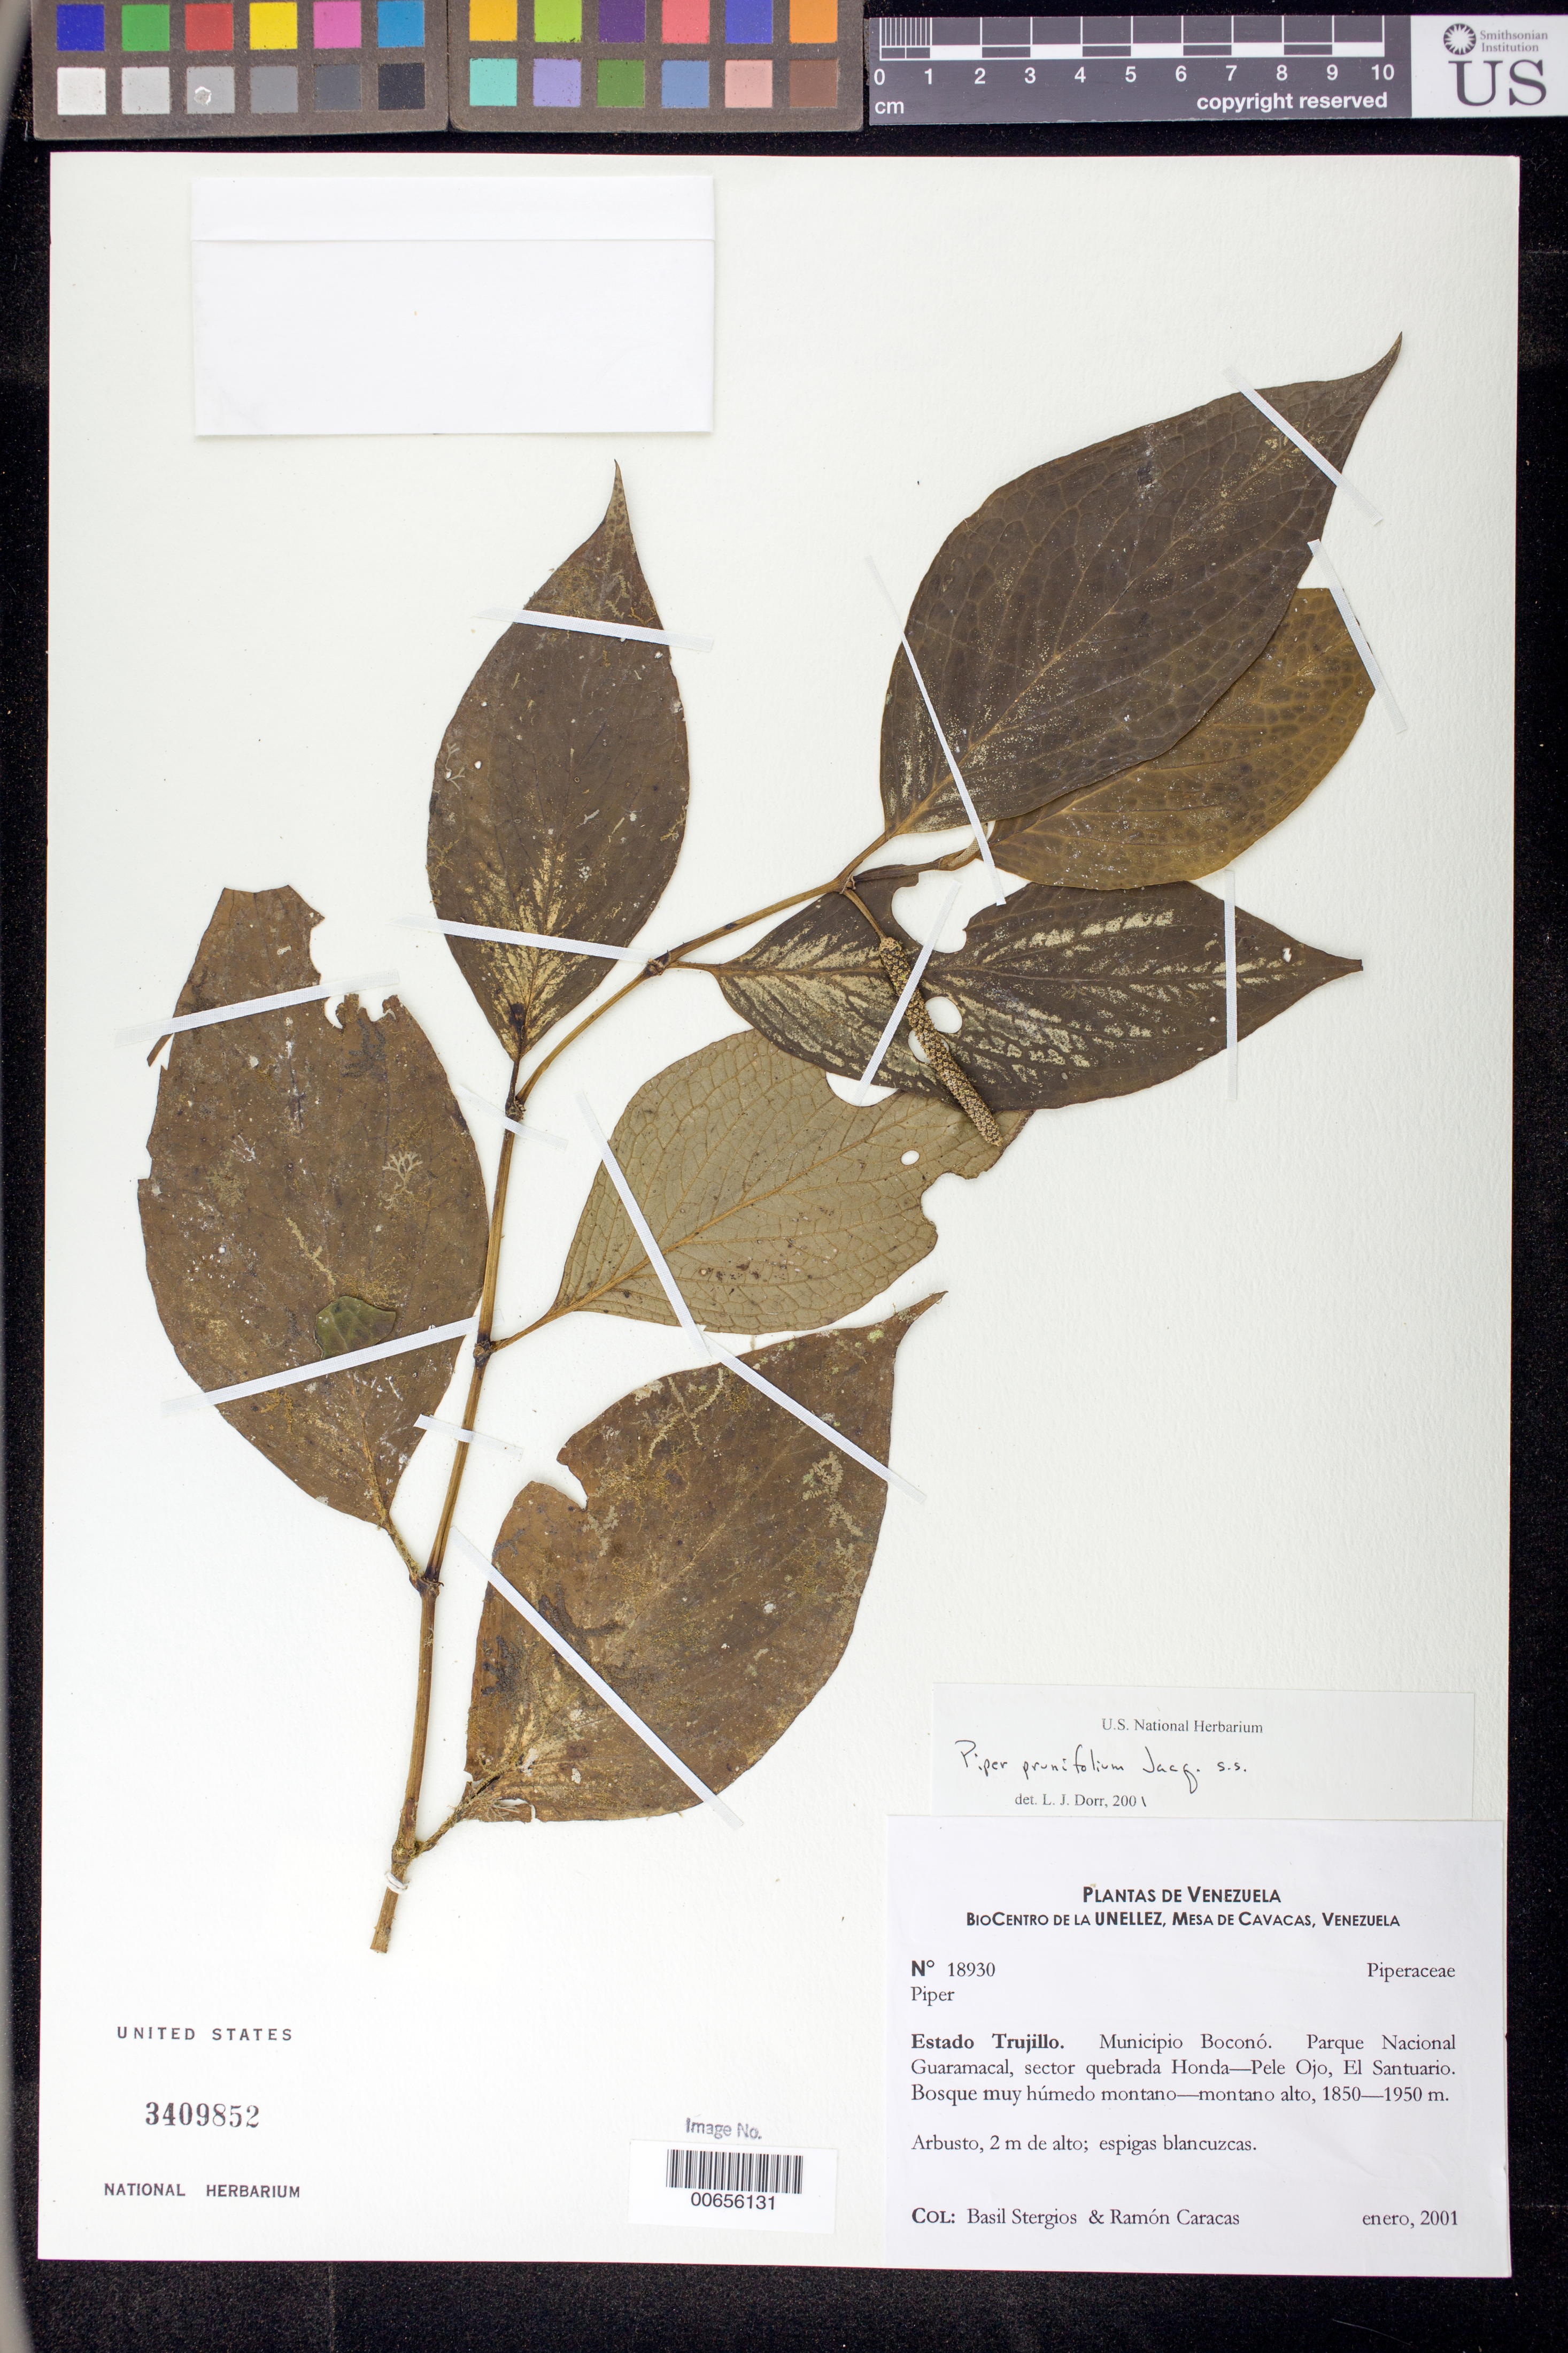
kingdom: Plantae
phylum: Tracheophyta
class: Magnoliopsida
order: Piperales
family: Piperaceae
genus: Piper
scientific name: Piper prunifolium var. prunifolium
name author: Jacq.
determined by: Dorr, L. J., (BOT), Smithsonian Institution - National Museum of Natural History (UNITED STATES)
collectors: B. G. Stergios & R. Caracas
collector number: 18930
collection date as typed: Jan 2001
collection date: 2001-01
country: Venezuela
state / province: Trujillo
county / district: Boconó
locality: Parque Nacional Guaramacal, sector quebrada Honda-Pele Ojo, El Santuario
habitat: Bosque muy húmedo montano-montano alto.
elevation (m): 1850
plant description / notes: HUA, MY, NY, PORT, US, VEN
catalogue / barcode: US 3409852